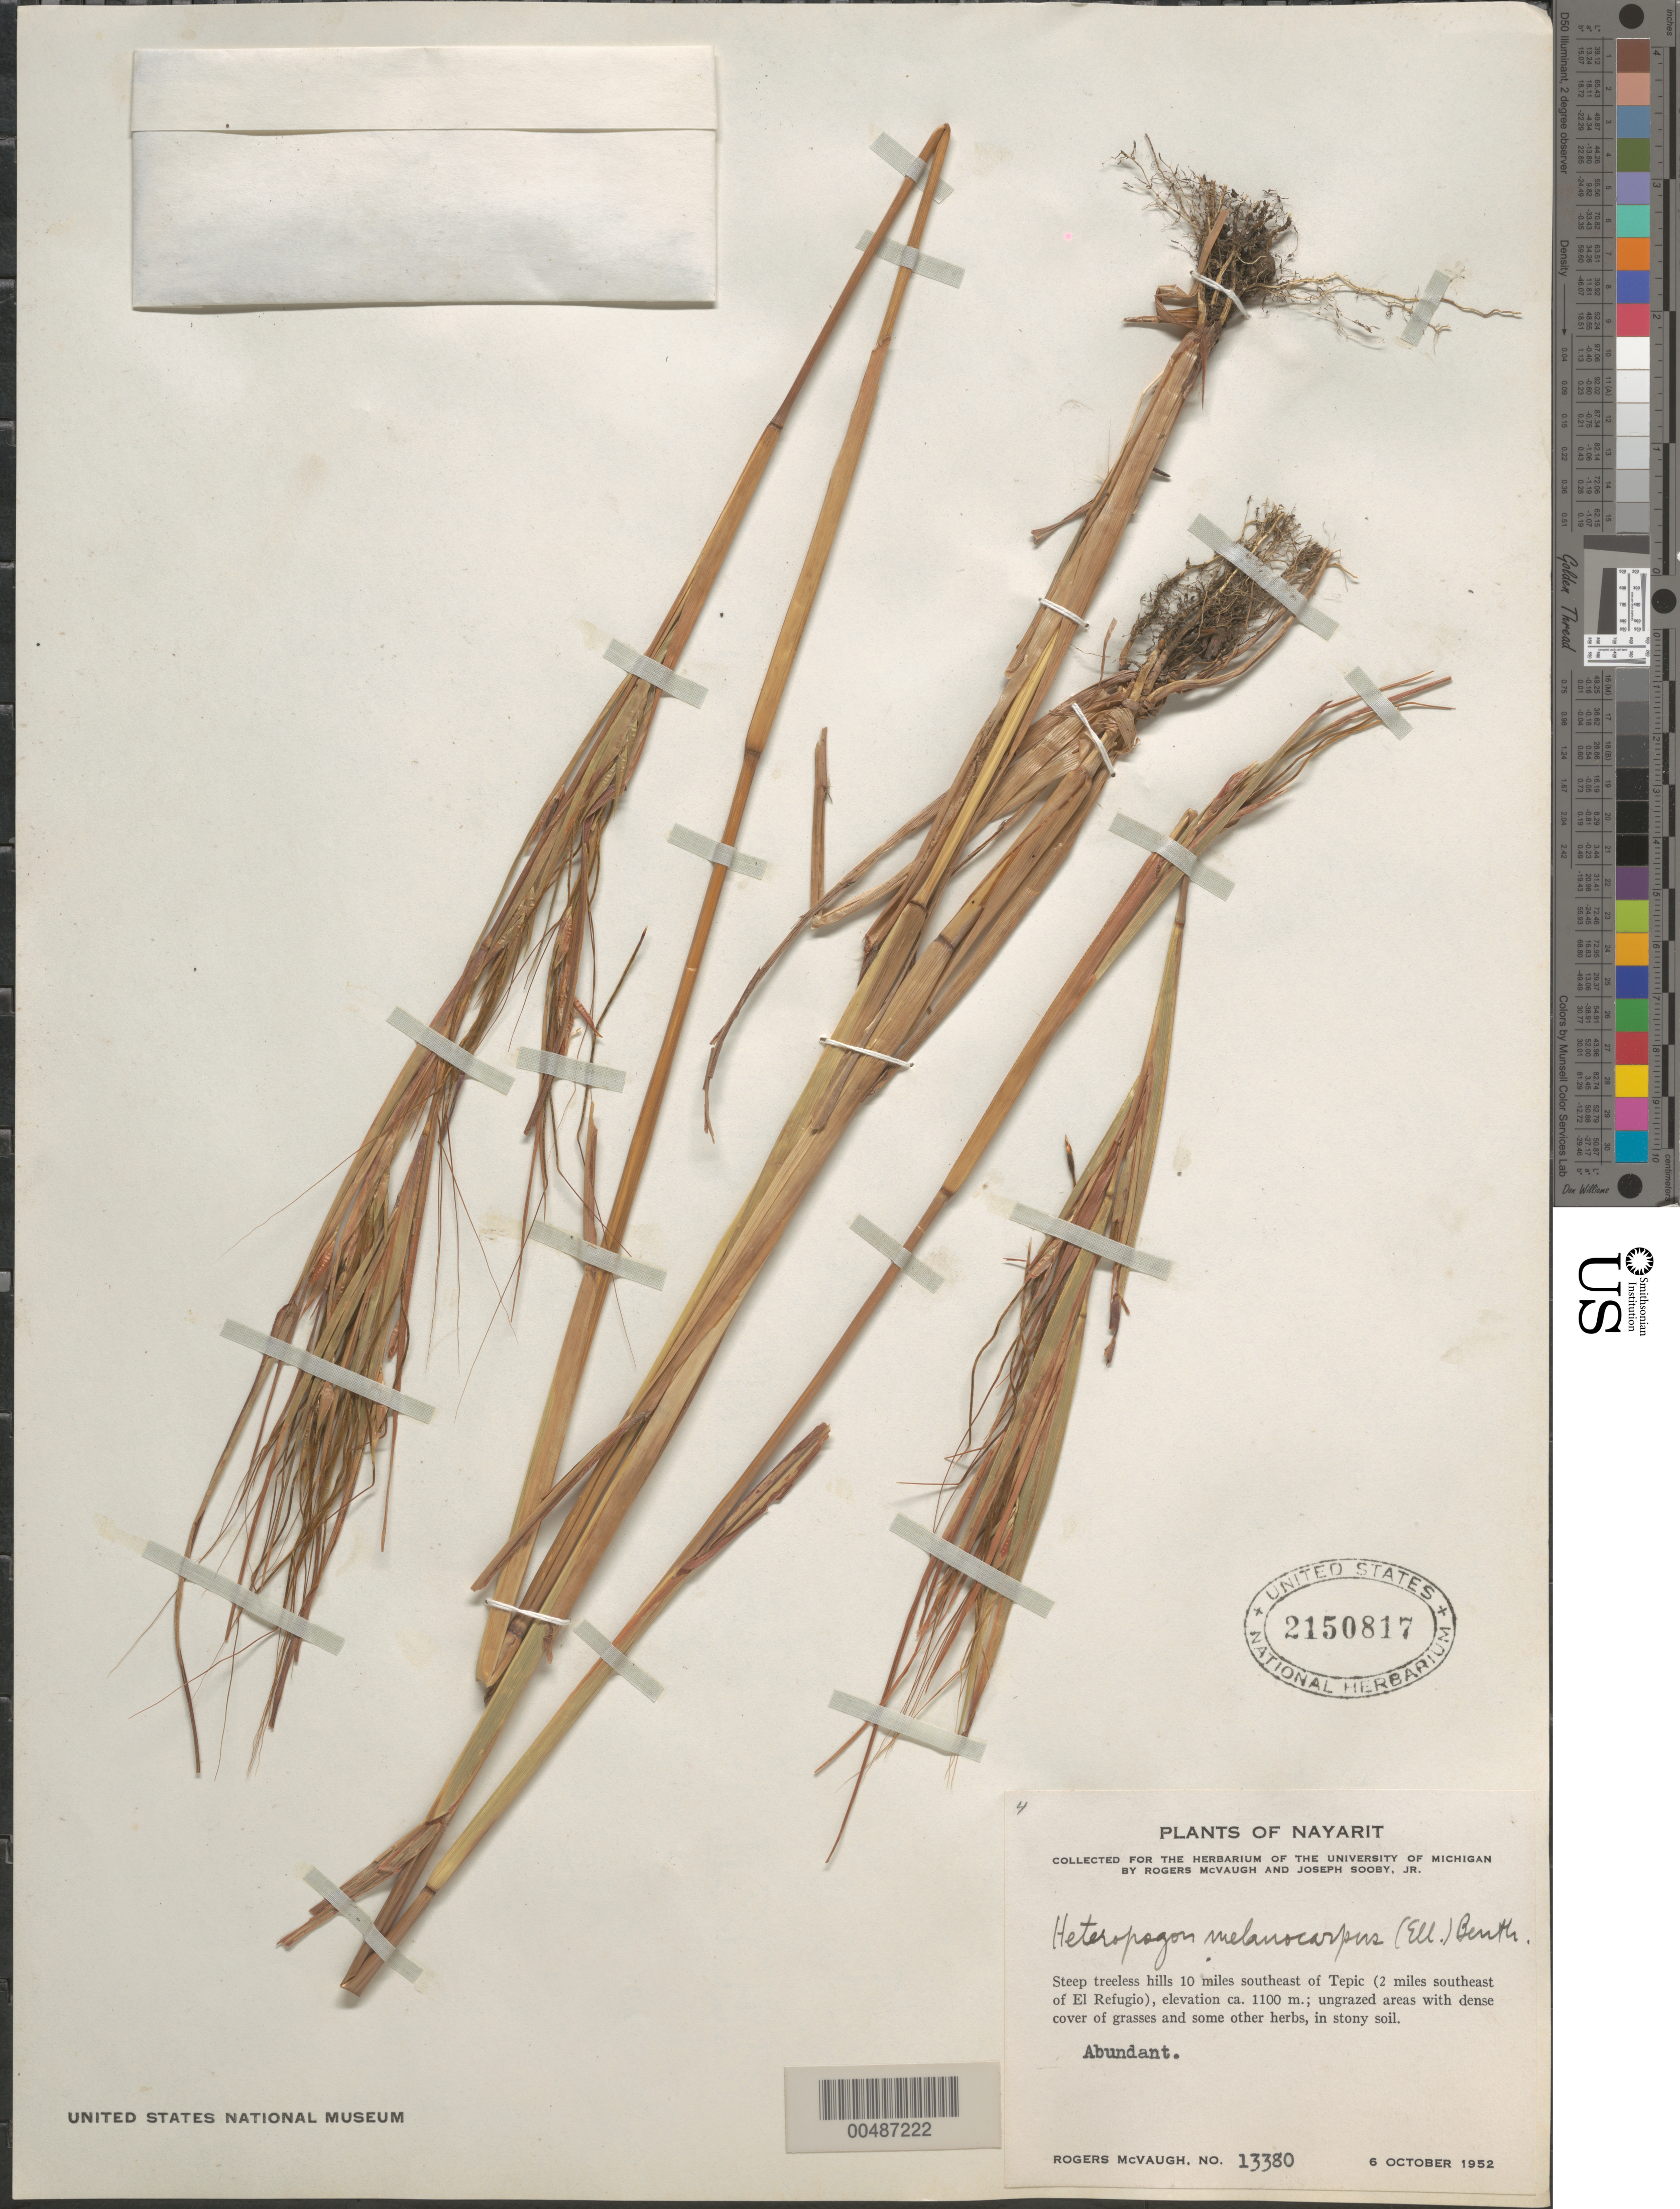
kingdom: Plantae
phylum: Tracheophyta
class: Liliopsida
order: Poales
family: Poaceae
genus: Heteropogon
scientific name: Heteropogon melanocarpus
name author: (Elliott) Benth.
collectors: R. McVaugh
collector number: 13380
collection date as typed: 6 Oct 1952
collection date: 1952-10-06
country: Mexico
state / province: Nayarit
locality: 10 mi SE of Tepic (2 mi SE of El Refugio)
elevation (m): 1100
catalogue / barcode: US 2150817